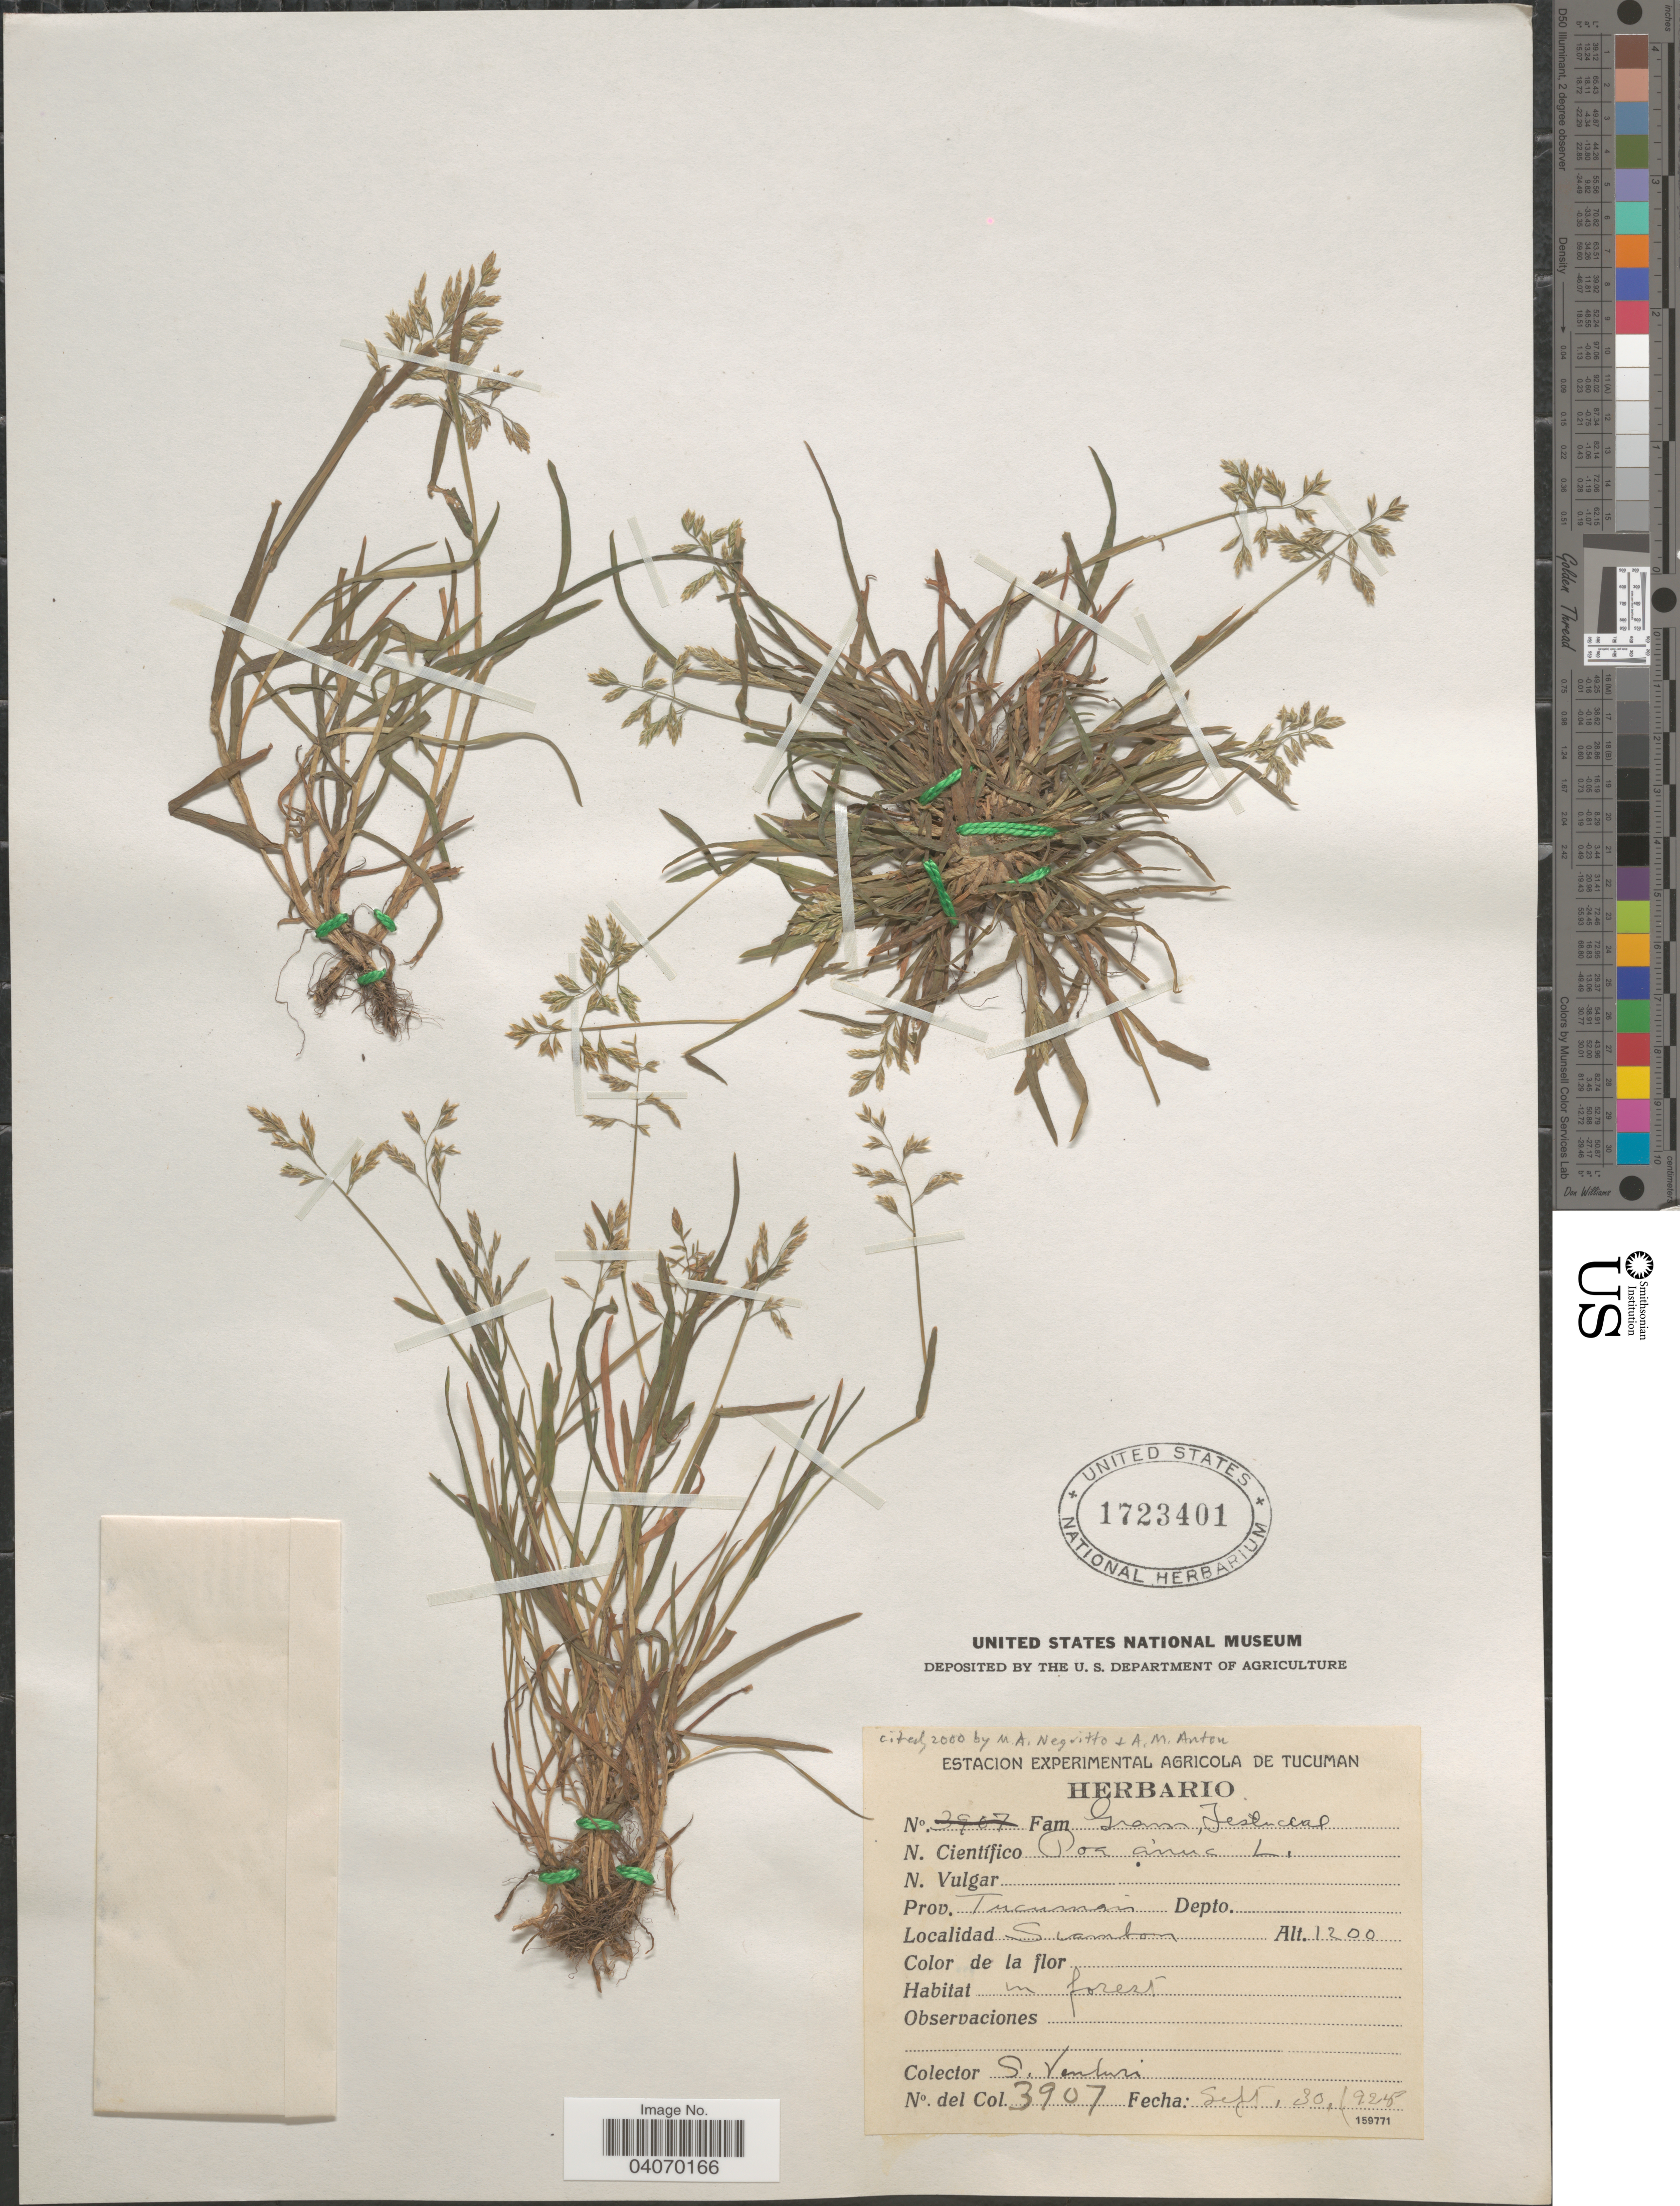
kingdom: Plantae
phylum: Tracheophyta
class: Liliopsida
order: Poales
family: Poaceae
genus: Poa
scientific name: Poa annua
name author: L.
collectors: S. Venturi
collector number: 3907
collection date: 1928-09-30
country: Argentina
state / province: Tucuman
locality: Scamton.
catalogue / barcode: US 1723401